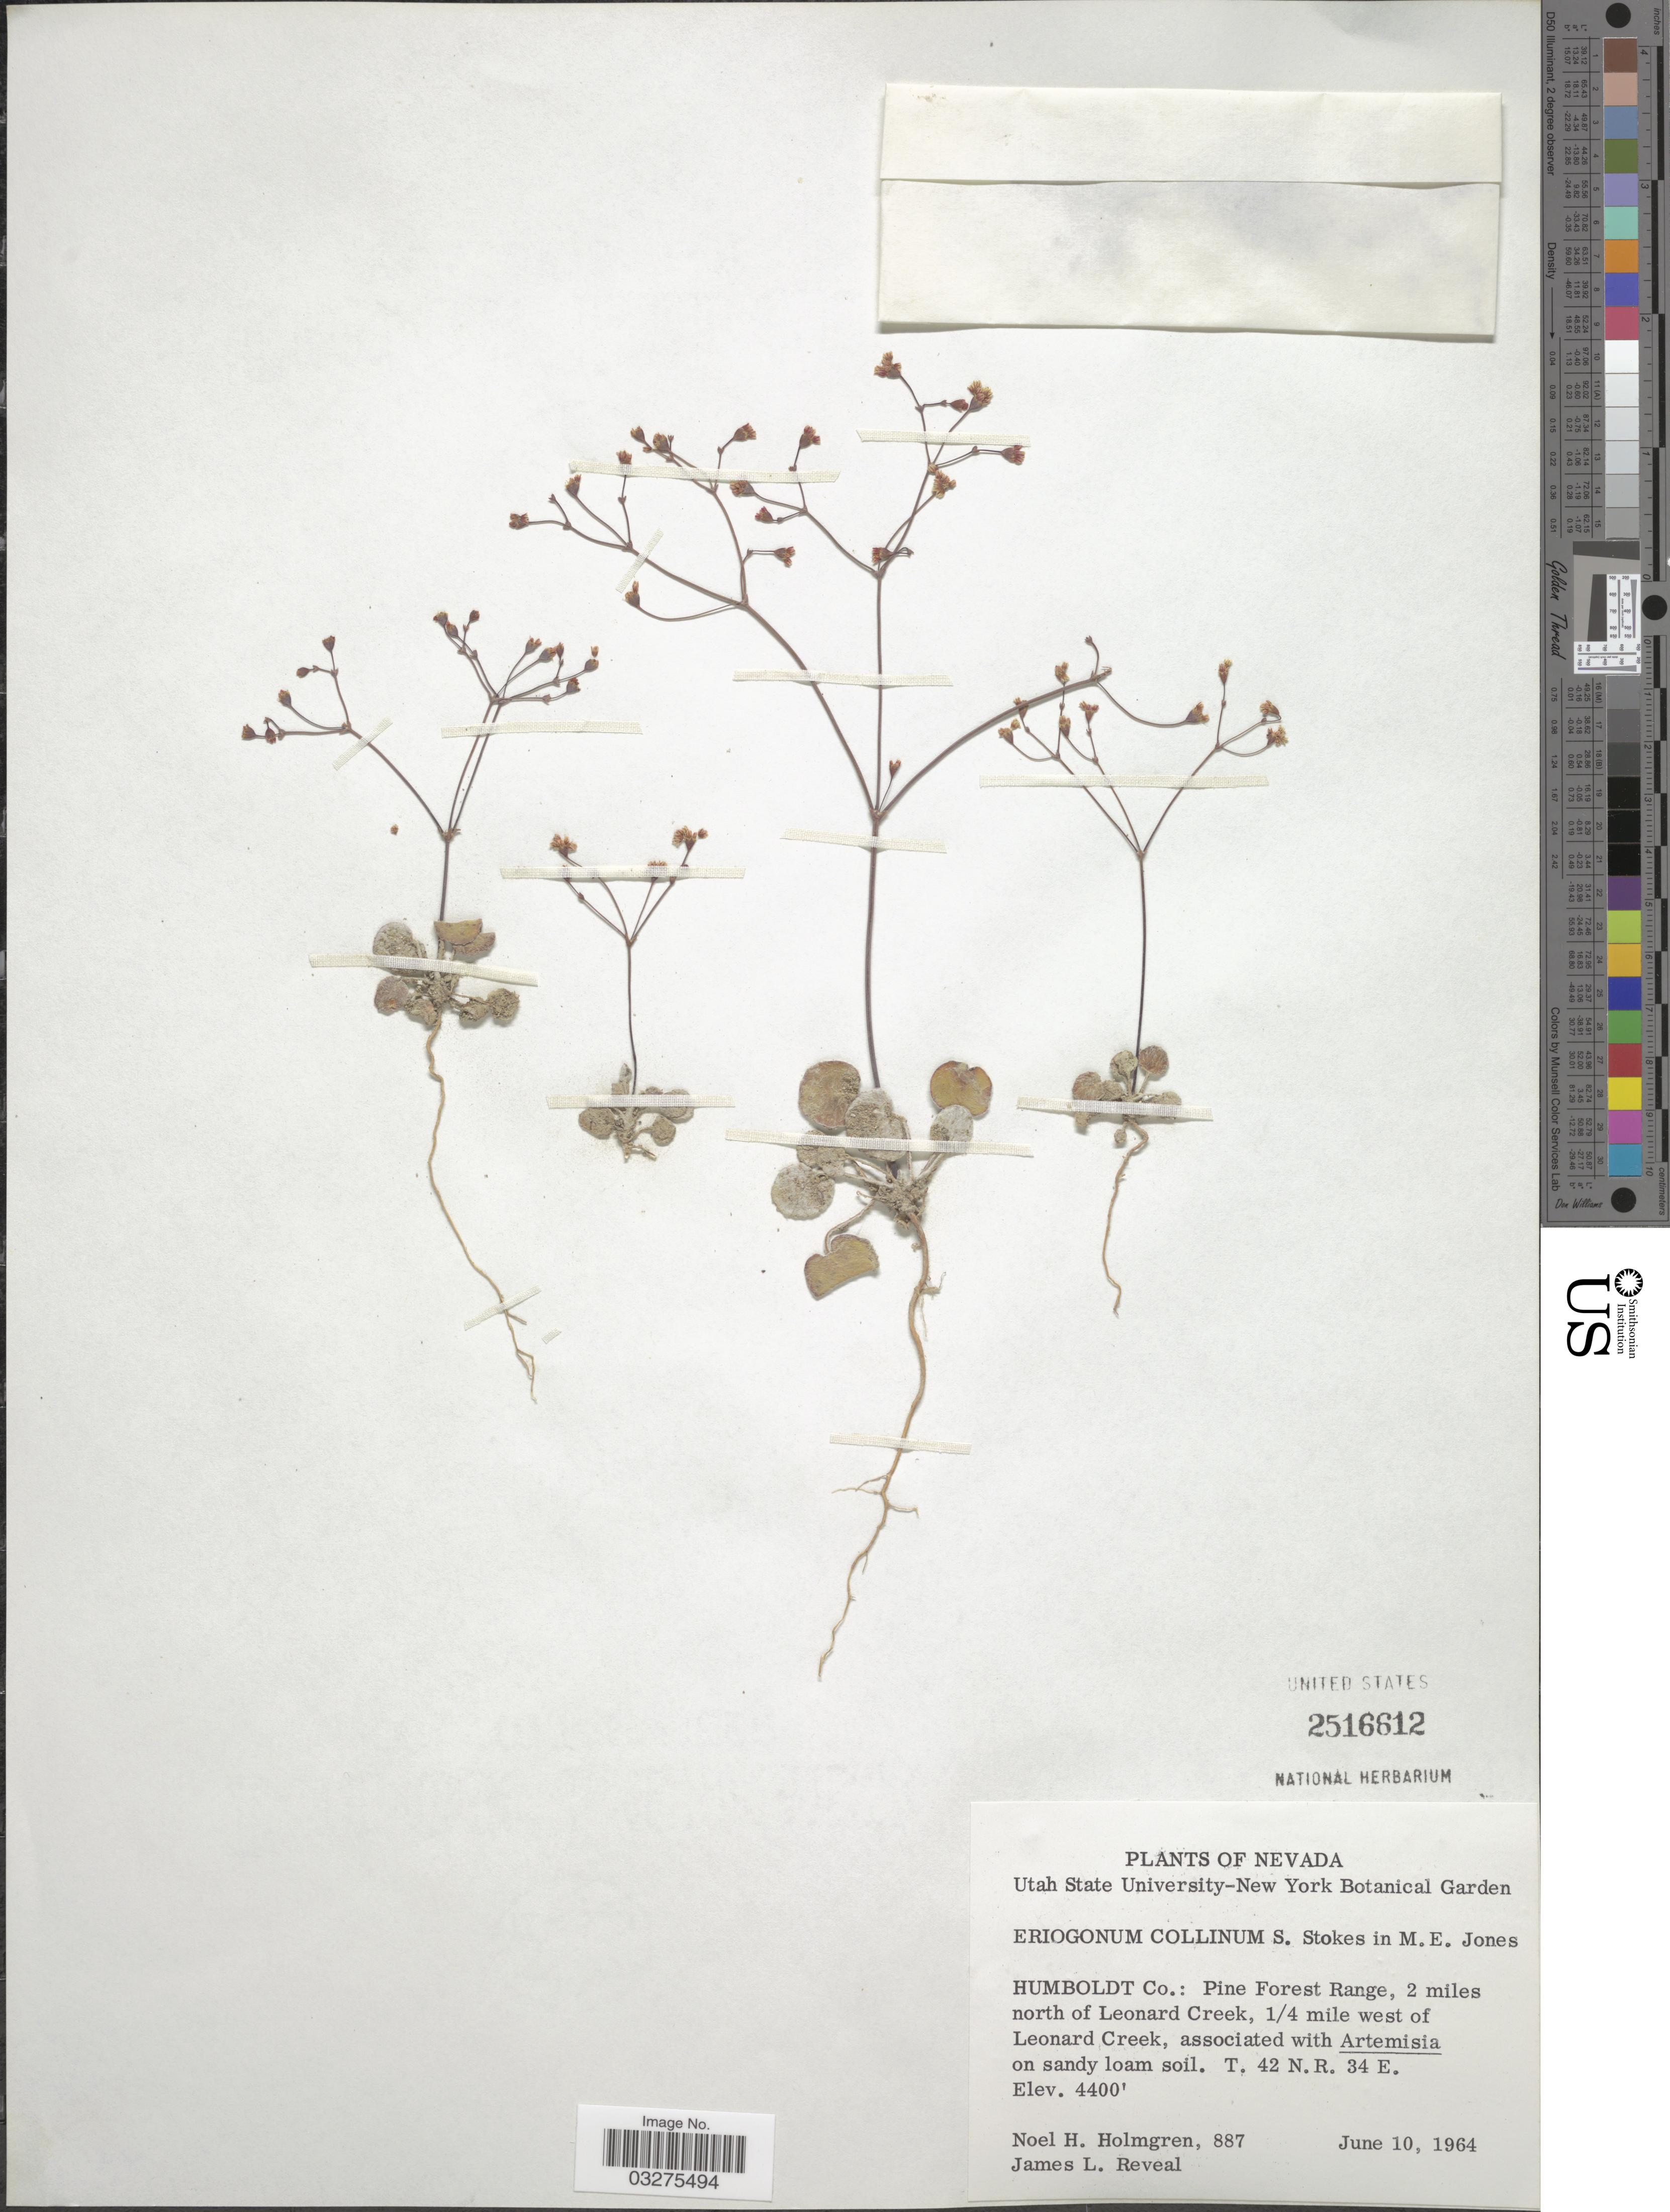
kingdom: Plantae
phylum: Tracheophyta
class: Magnoliopsida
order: Caryophyllales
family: Polygonaceae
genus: Eriogonum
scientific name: Eriogonum collinum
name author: S. Stokes ex M.E. Jones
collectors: N. H. Holmgren & J. L. Reveal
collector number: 887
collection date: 1964-06-10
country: United States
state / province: Nevada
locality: Humboldt Co.: Pine Forest Range, 2 miles north of Leonard Creek, ¼ mile west of Leonard Creek. T. 42 N. R. 34. E.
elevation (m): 1341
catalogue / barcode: US 2516612